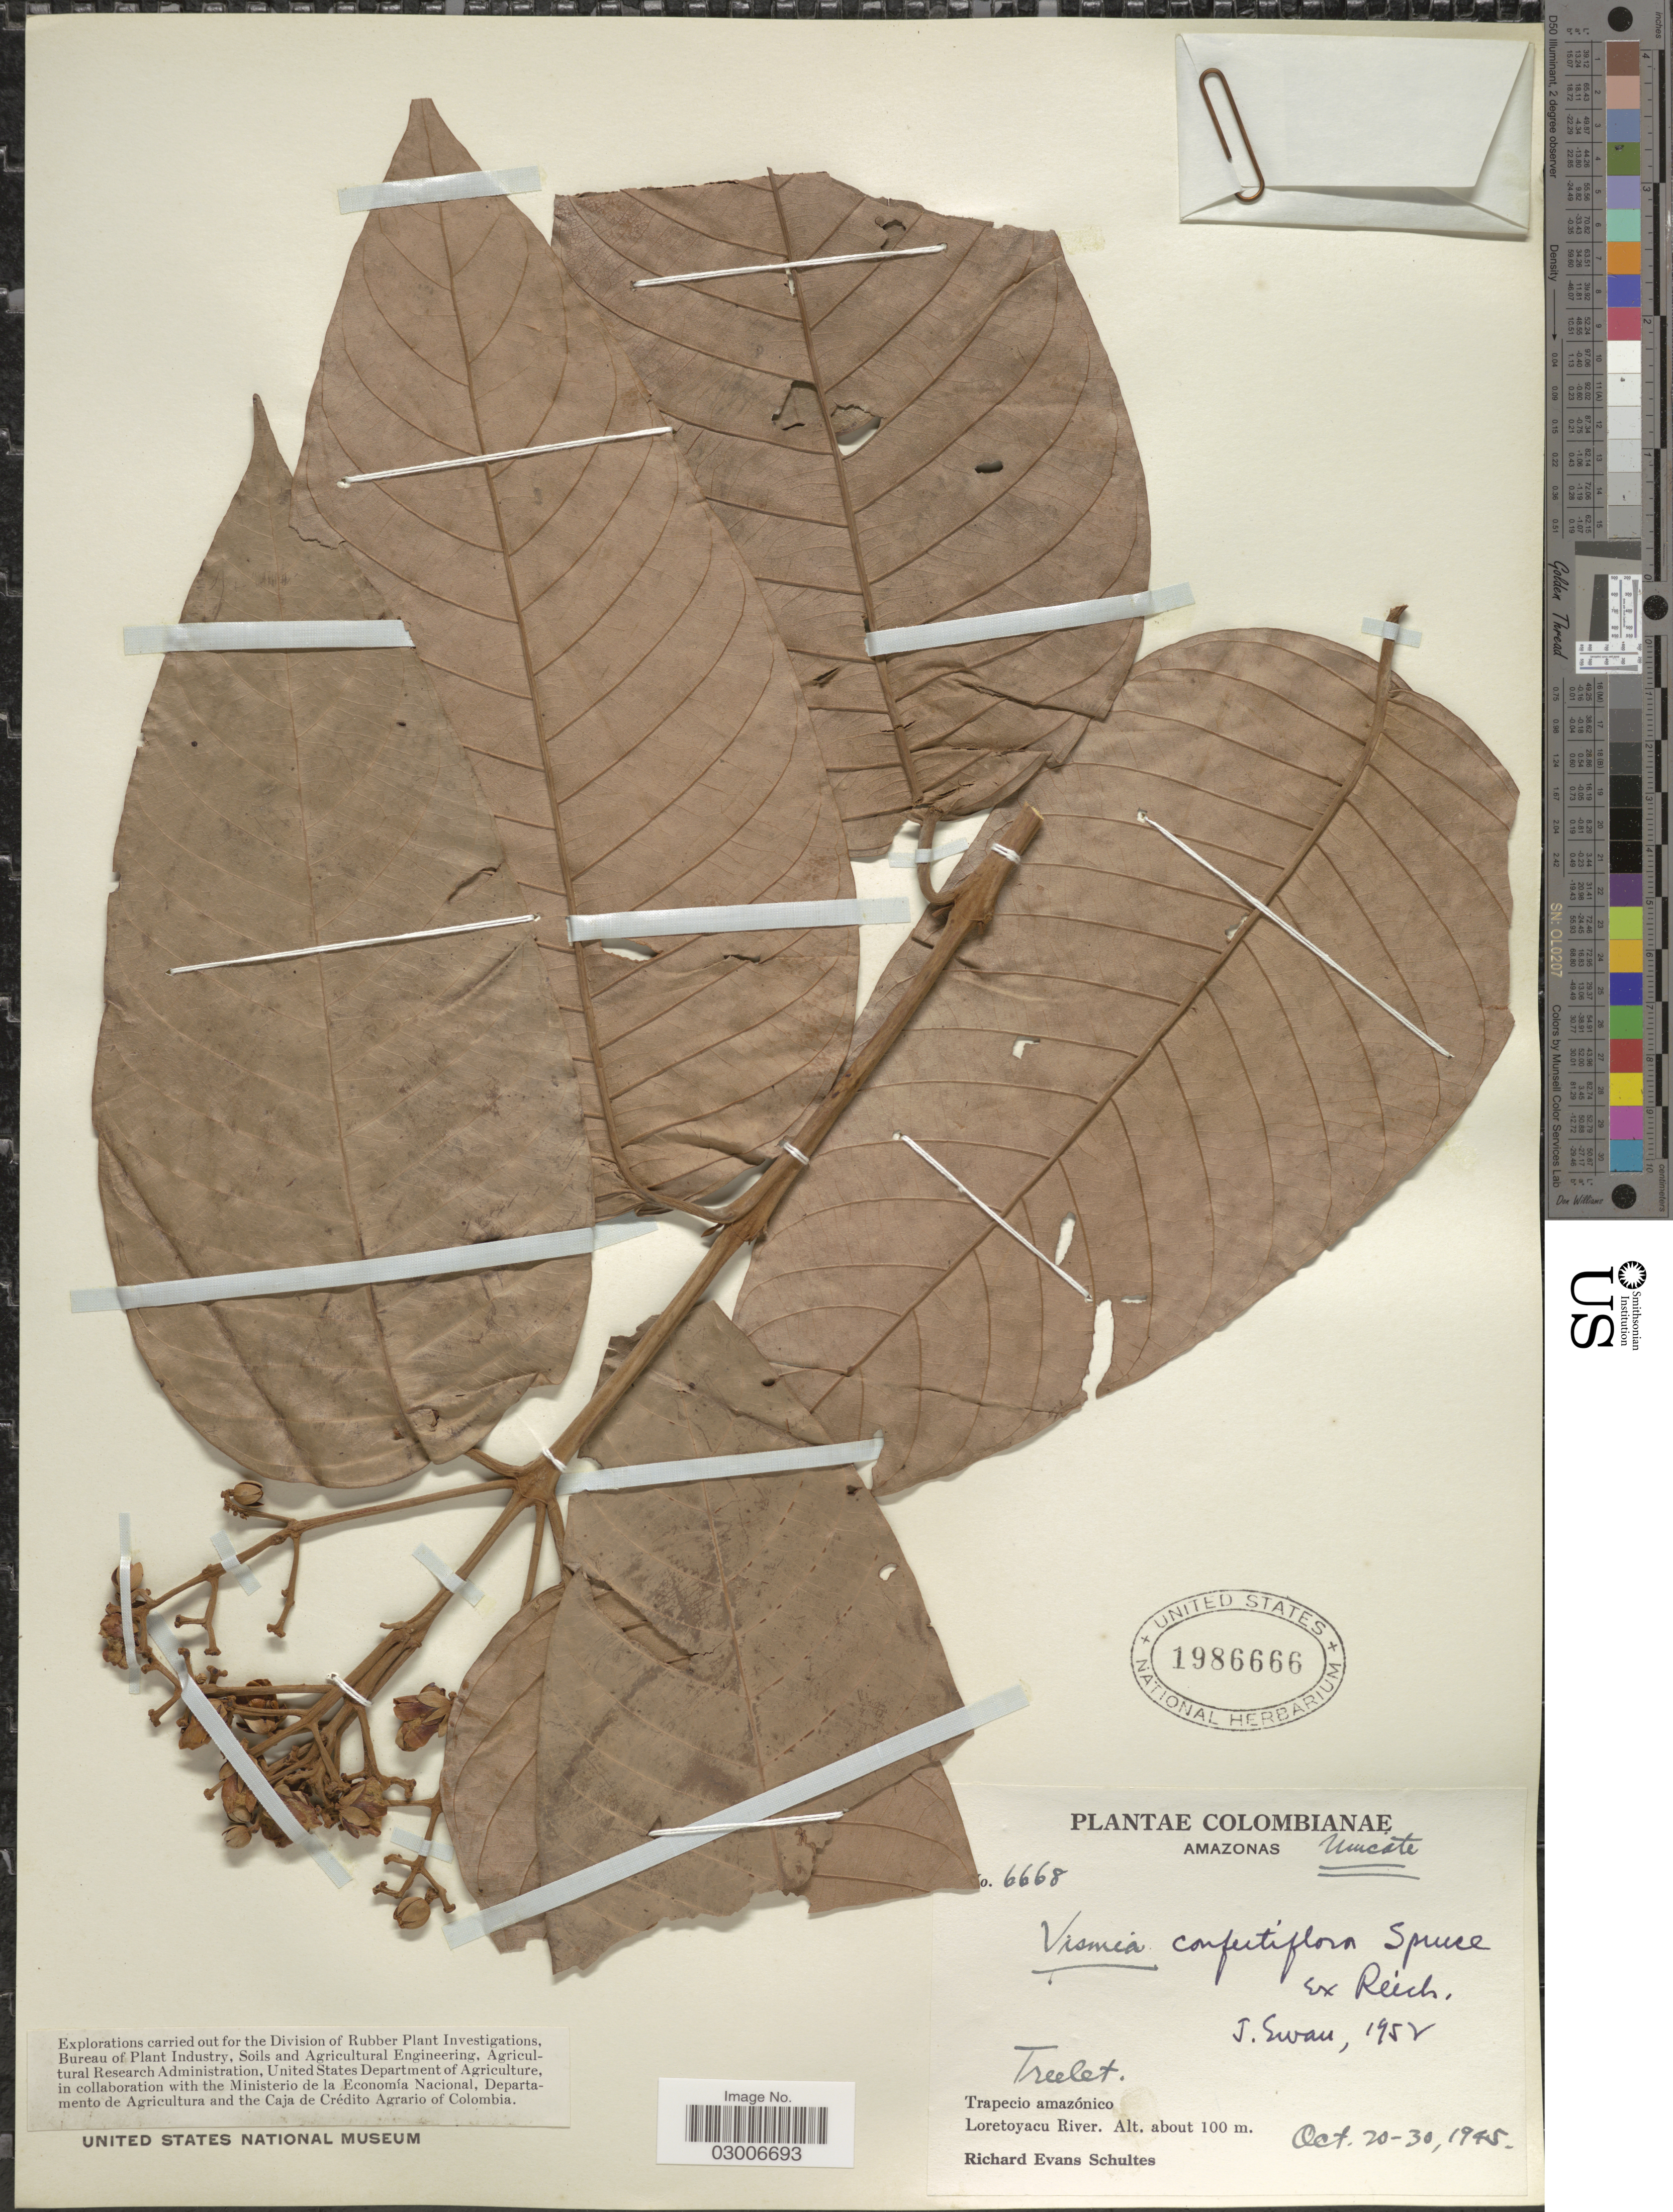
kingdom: Plantae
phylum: Tracheophyta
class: Magnoliopsida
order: Malpighiales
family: Hypericaceae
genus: Vismia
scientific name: Vismia confertiflora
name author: Spruce ex Reichardt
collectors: R. E. Schultes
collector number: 6668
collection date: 1945-10-20/1945-10-30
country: Colombia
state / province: Amazônas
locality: Trapecio amazónico, Loretoyacu River.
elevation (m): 100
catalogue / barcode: US 1986666